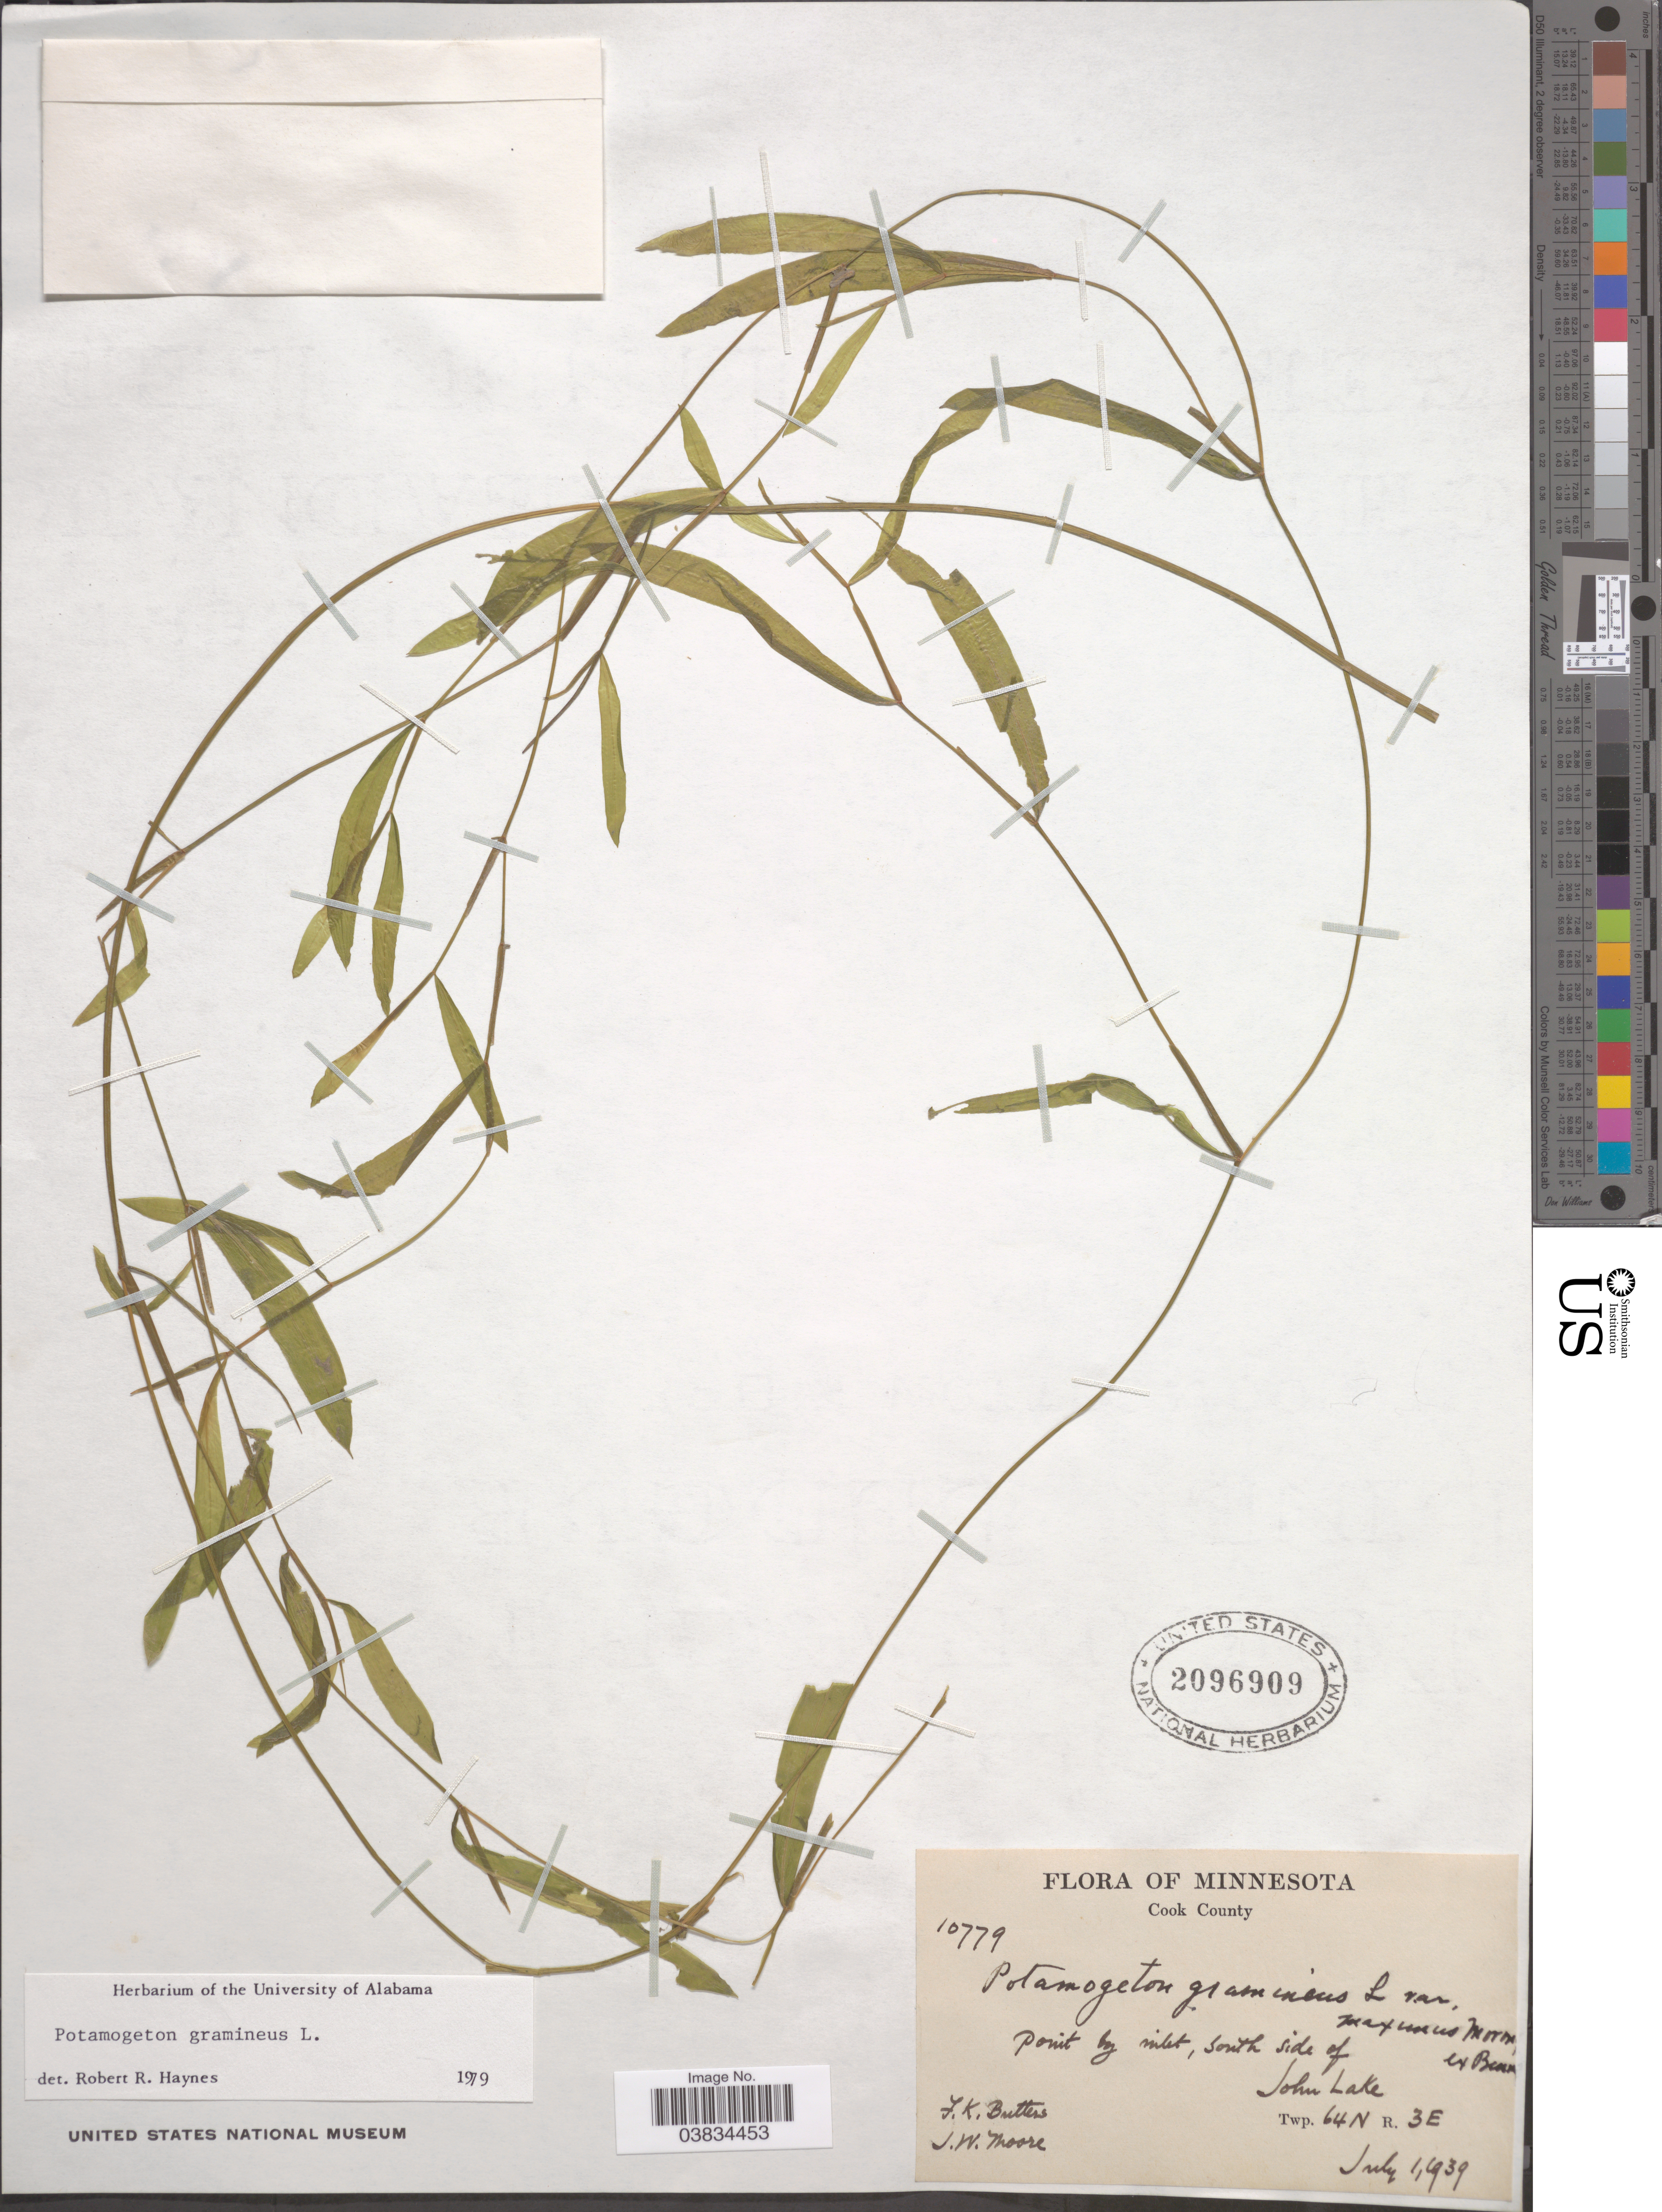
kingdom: Plantae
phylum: Tracheophyta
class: Liliopsida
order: Alismatales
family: Potamogetonaceae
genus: Potamogeton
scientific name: Potamogeton gramineus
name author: L.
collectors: F. K. Butters & J. Moore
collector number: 10779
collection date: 1939-07-01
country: United States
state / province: Minnesota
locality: Cook County. Point by inlet, South Side of John Lake. Twp. 64N R.3E.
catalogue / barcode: US 2096909